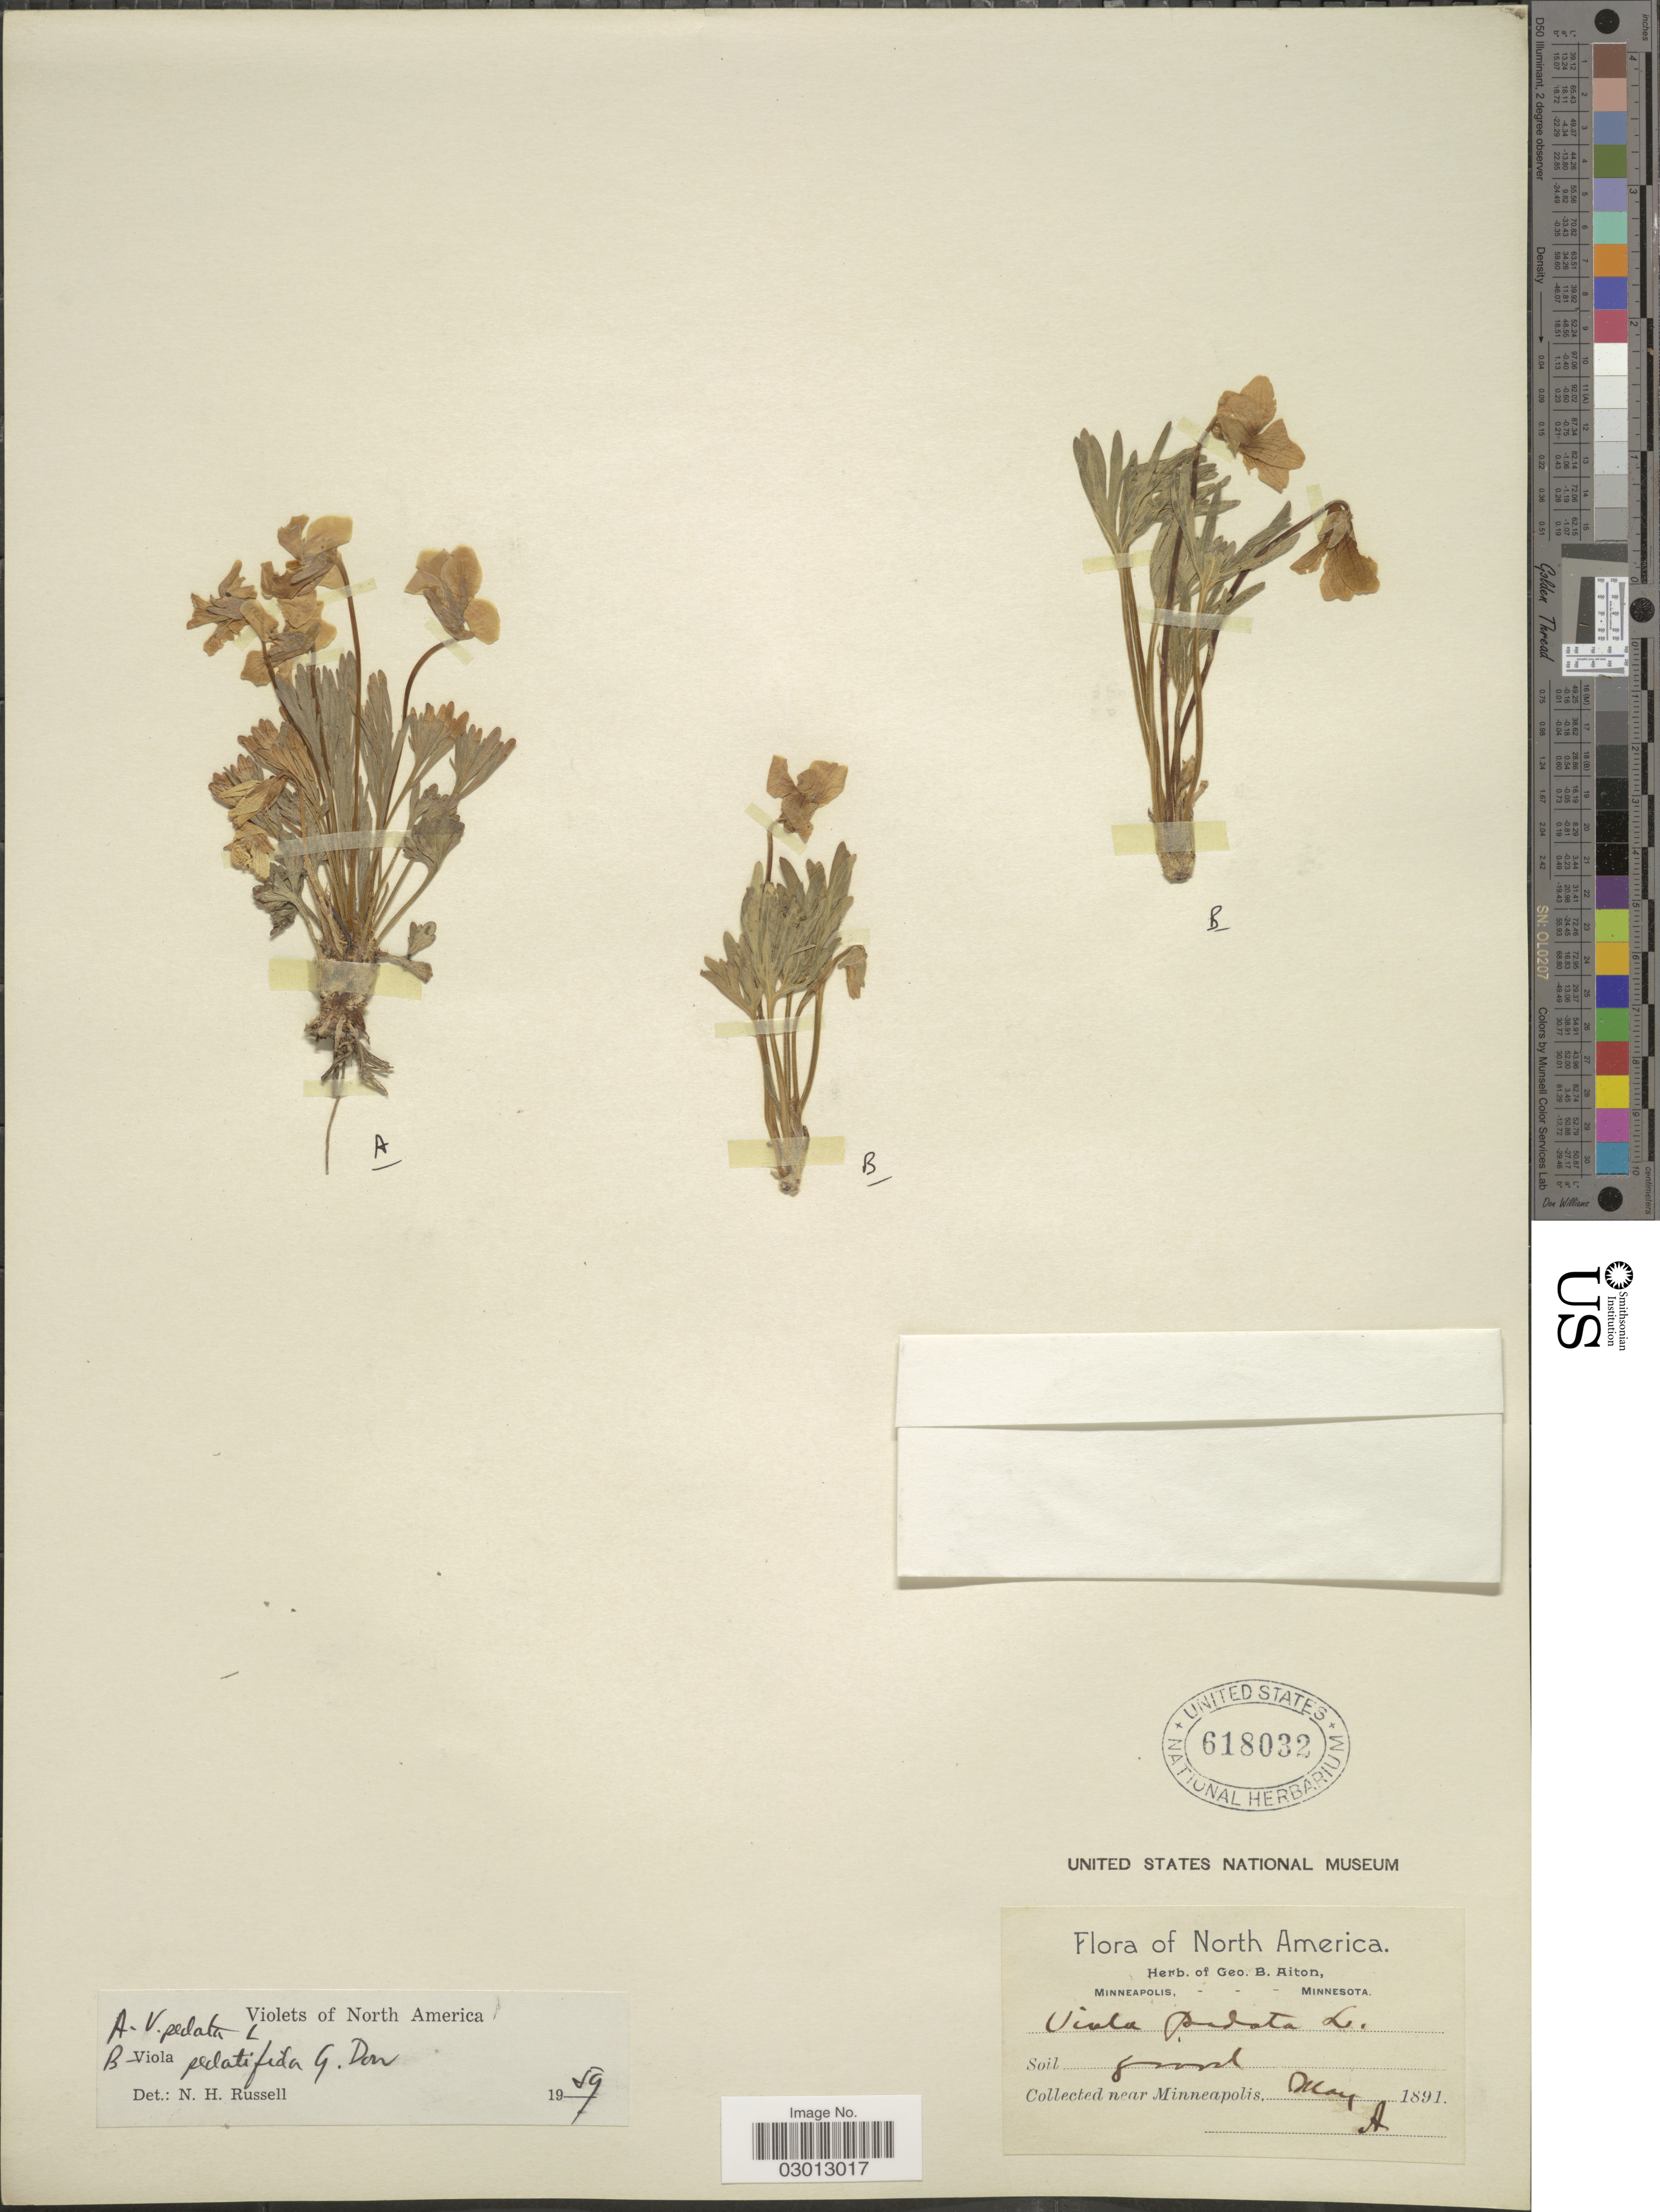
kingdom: Plantae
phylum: Tracheophyta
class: Magnoliopsida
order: Malpighiales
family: Violaceae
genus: Viola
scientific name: Viola pedata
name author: L.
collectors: ex herb. Geo. B. Aiton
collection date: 1891-05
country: United States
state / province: Minnesota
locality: Near Minneapolis.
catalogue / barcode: US 618032